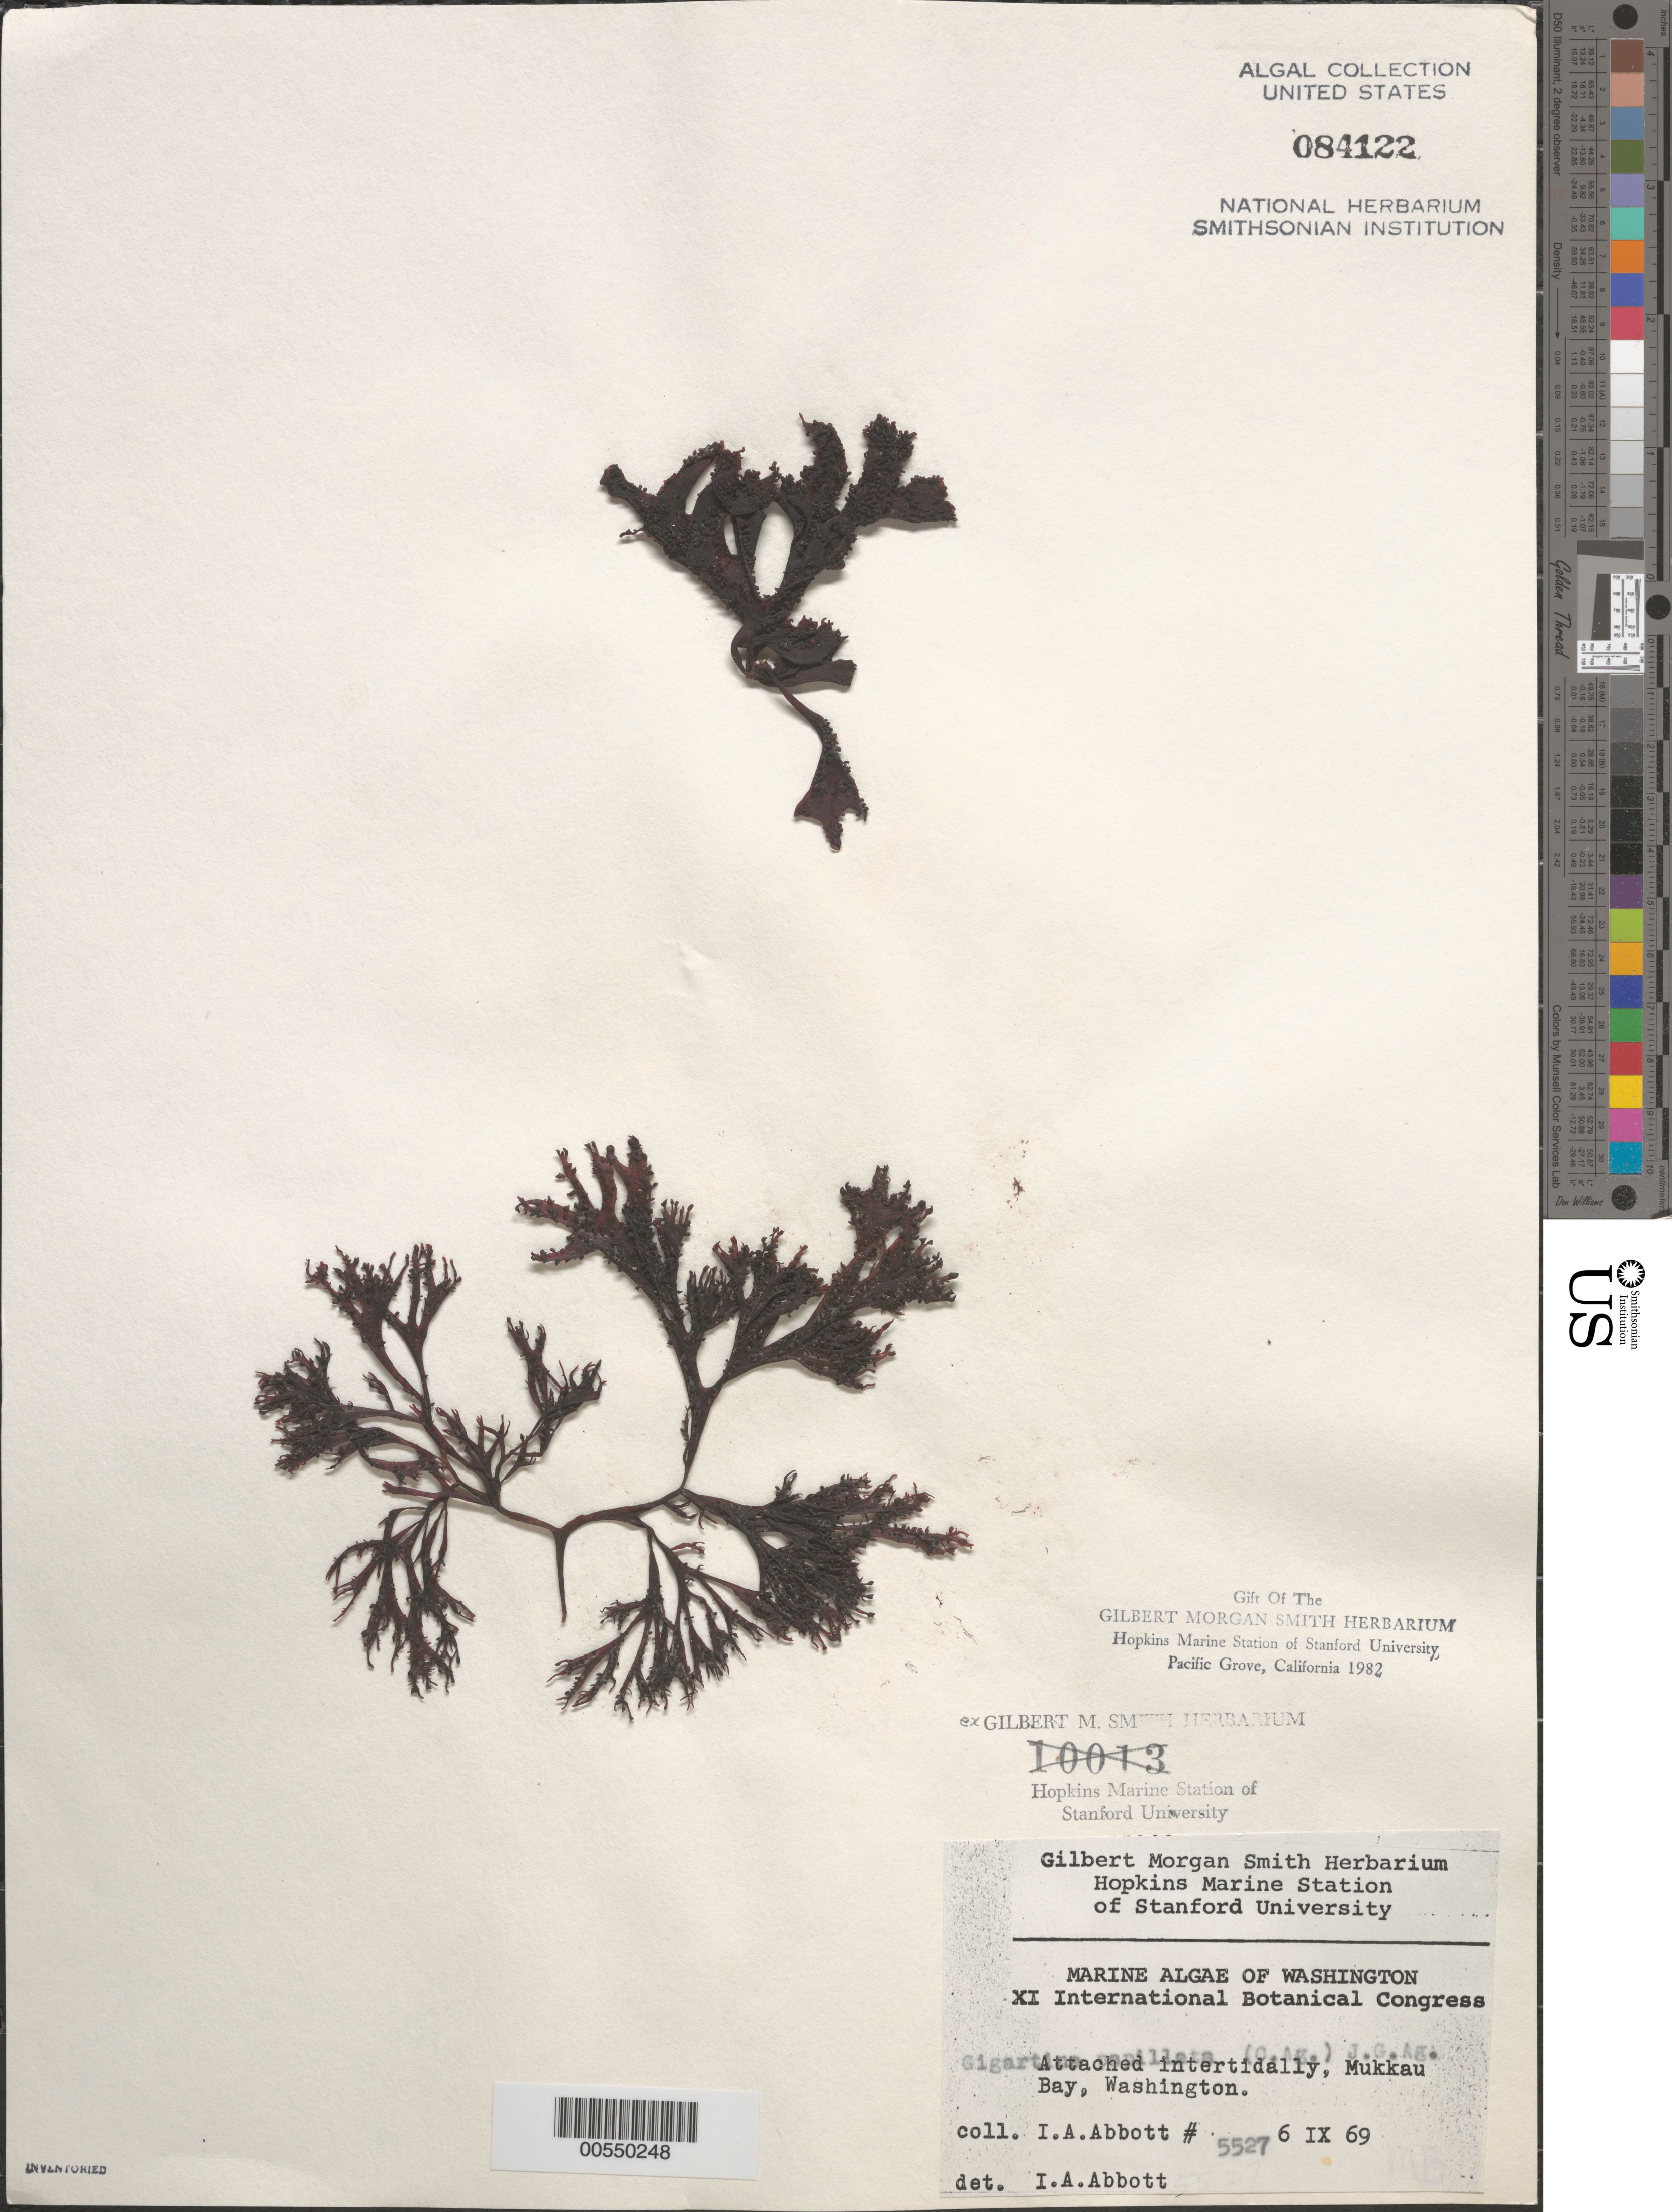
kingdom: Plantae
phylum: Rhodophyta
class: Florideophyceae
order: Gigartinales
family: Phyllophoraceae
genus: Mastocarpus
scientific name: Mastocarpus papillatus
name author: (C. Agardh) Kütz.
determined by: Algae name updating Project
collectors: I. A. Abbott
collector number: IAA 5527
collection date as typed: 06 Sep 1969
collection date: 1969-09-06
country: United States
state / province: Washington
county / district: Clallam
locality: Mukkaw Bay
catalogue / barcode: US 84122